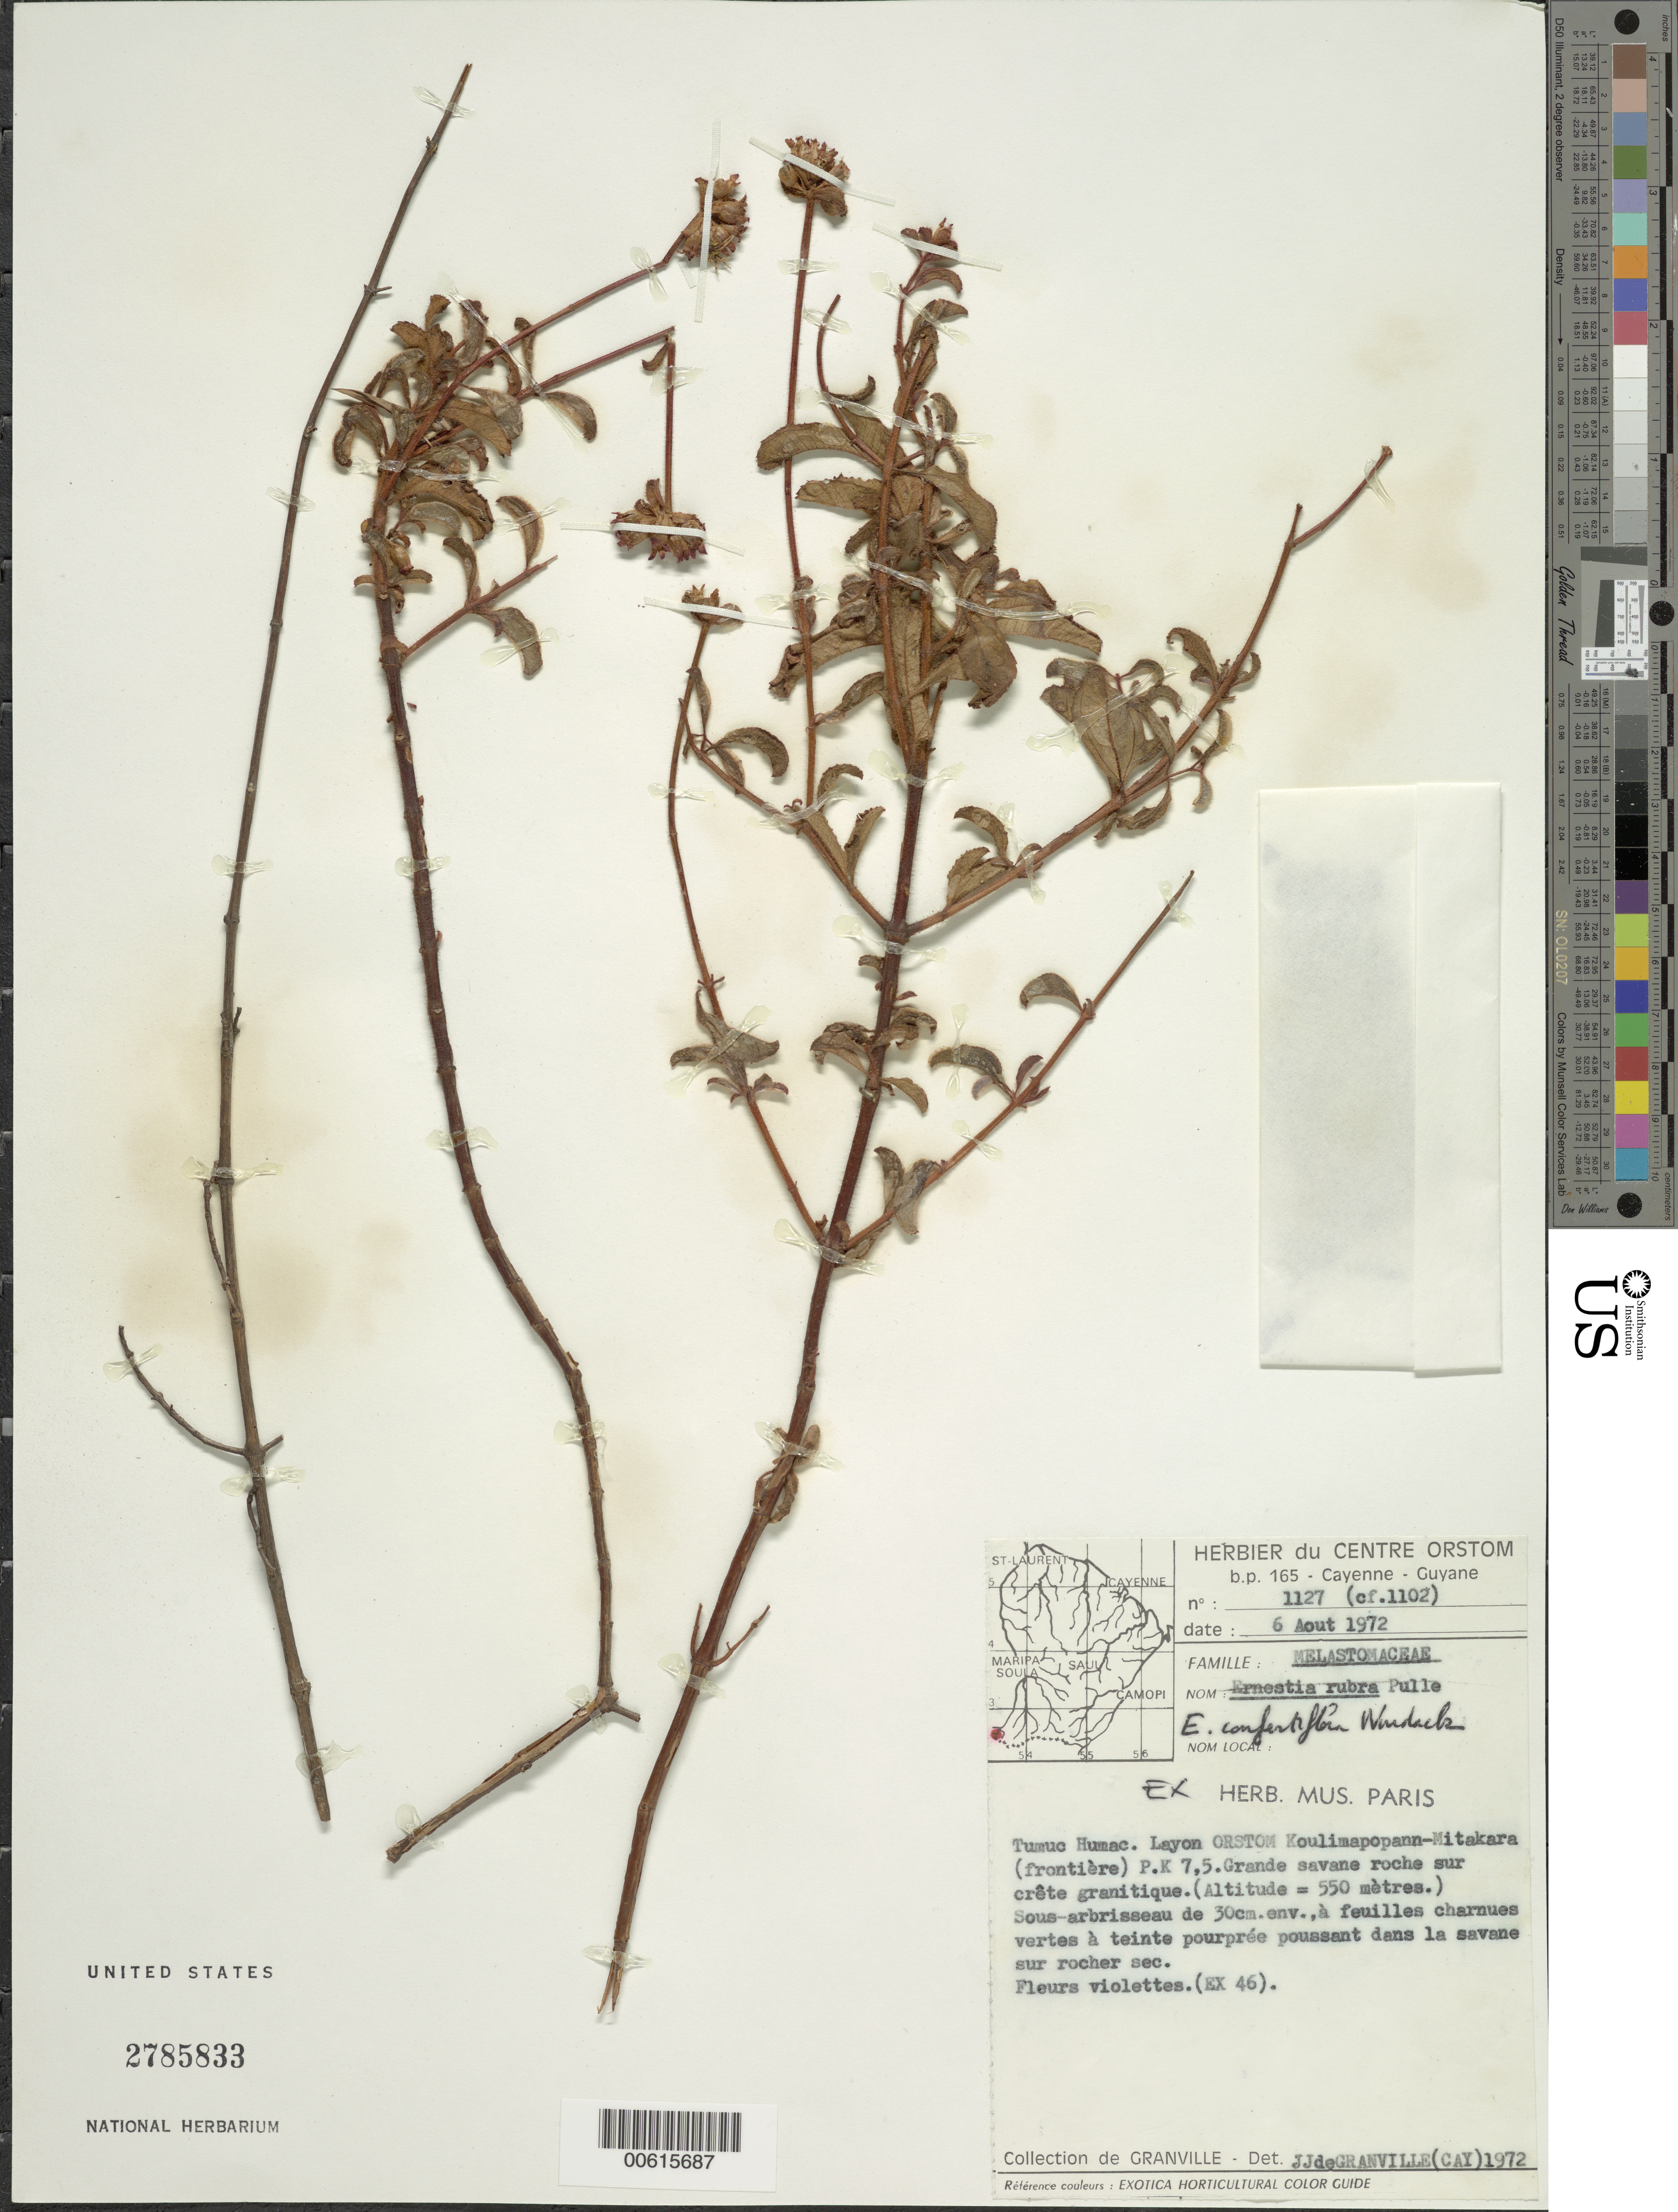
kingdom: Plantae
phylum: Tracheophyta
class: Magnoliopsida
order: Myrtales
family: Melastomataceae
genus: Ernestia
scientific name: Ernestia confertiflora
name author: Wurdack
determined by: Granville, J. J. de, (CAY), Institut de Recherche pour le Developpement (IRD) (FRENCH GUIANA)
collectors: J.-J. de Granville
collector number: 1127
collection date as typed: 6-Aug-72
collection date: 1972-08-06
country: French Guiana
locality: Tumuc-Humac, ORSTOM Koulimapopann-Mitakara frontierre, pk 7.5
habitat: Grande savane roche sur crete granitique. Poussant dans la savane sur rocher sec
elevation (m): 550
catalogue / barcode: US 2785833